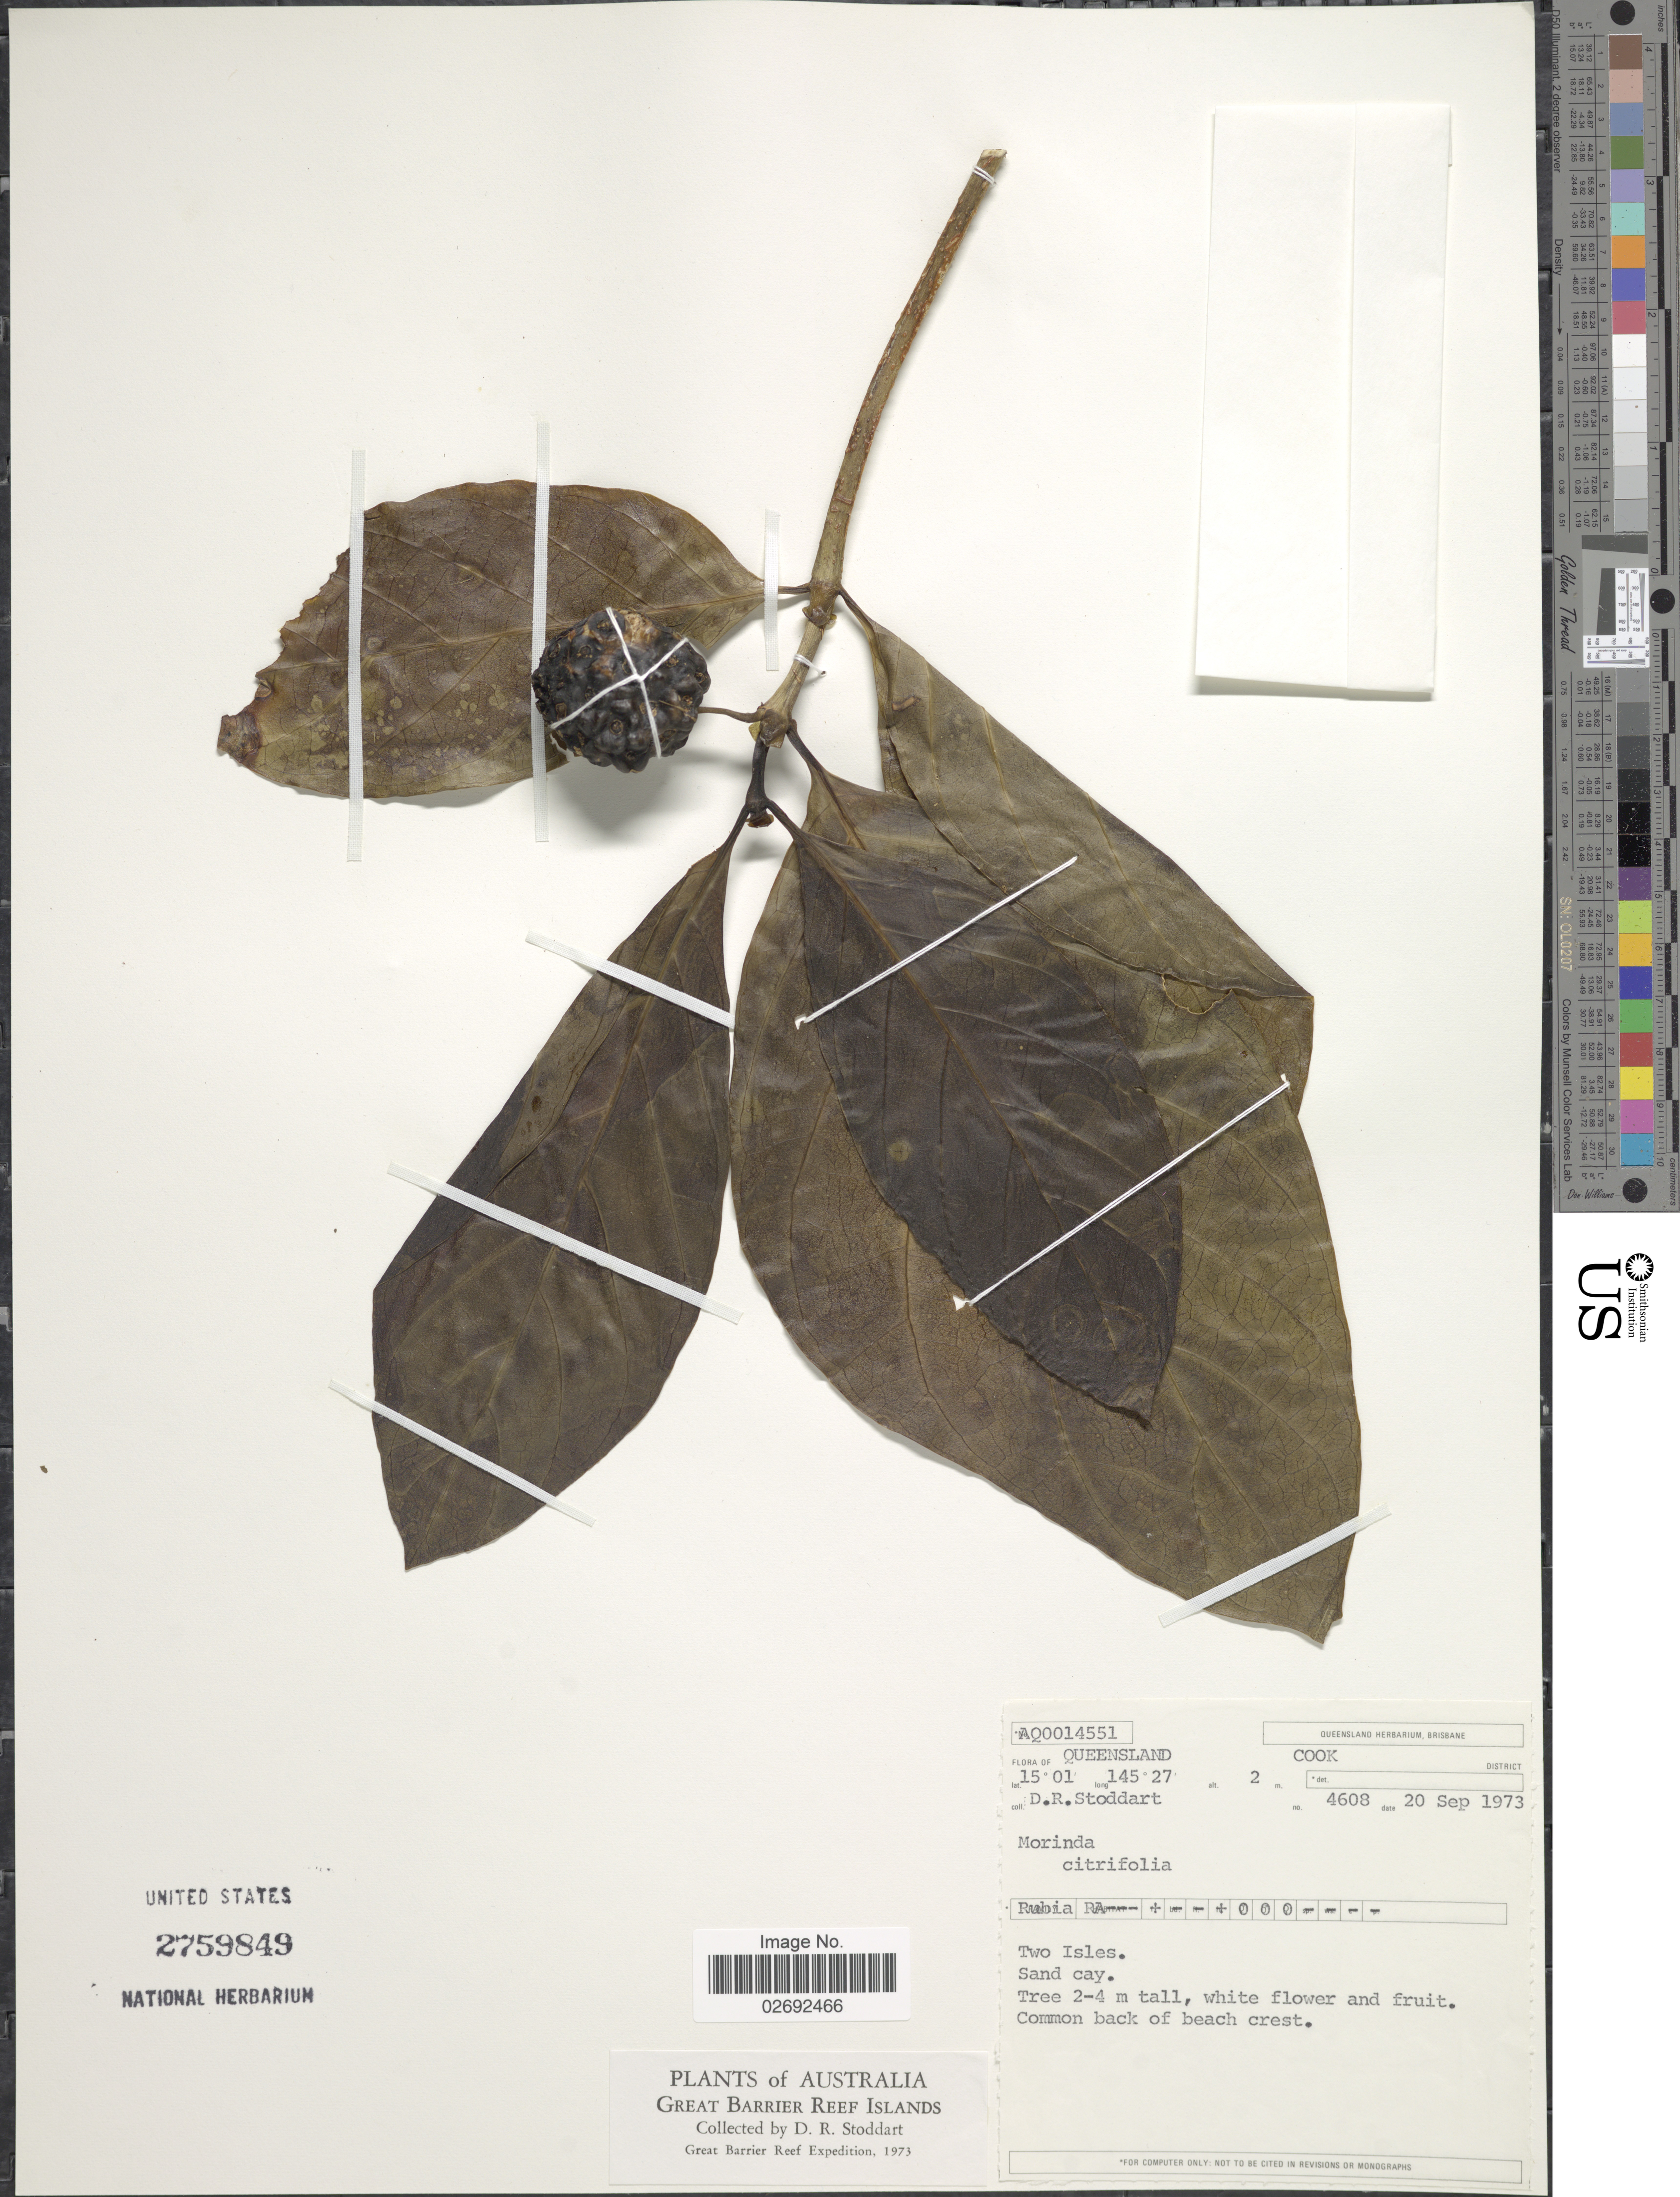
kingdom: Plantae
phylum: Tracheophyta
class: Magnoliopsida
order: Gentianales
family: Rubiaceae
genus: Morinda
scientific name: Morinda citrifolia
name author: L.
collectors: D. R. Stoddart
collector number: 4608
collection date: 1973-09-20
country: Australia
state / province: Queensland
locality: Cook District. Two Isles.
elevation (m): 2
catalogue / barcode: US 2759849